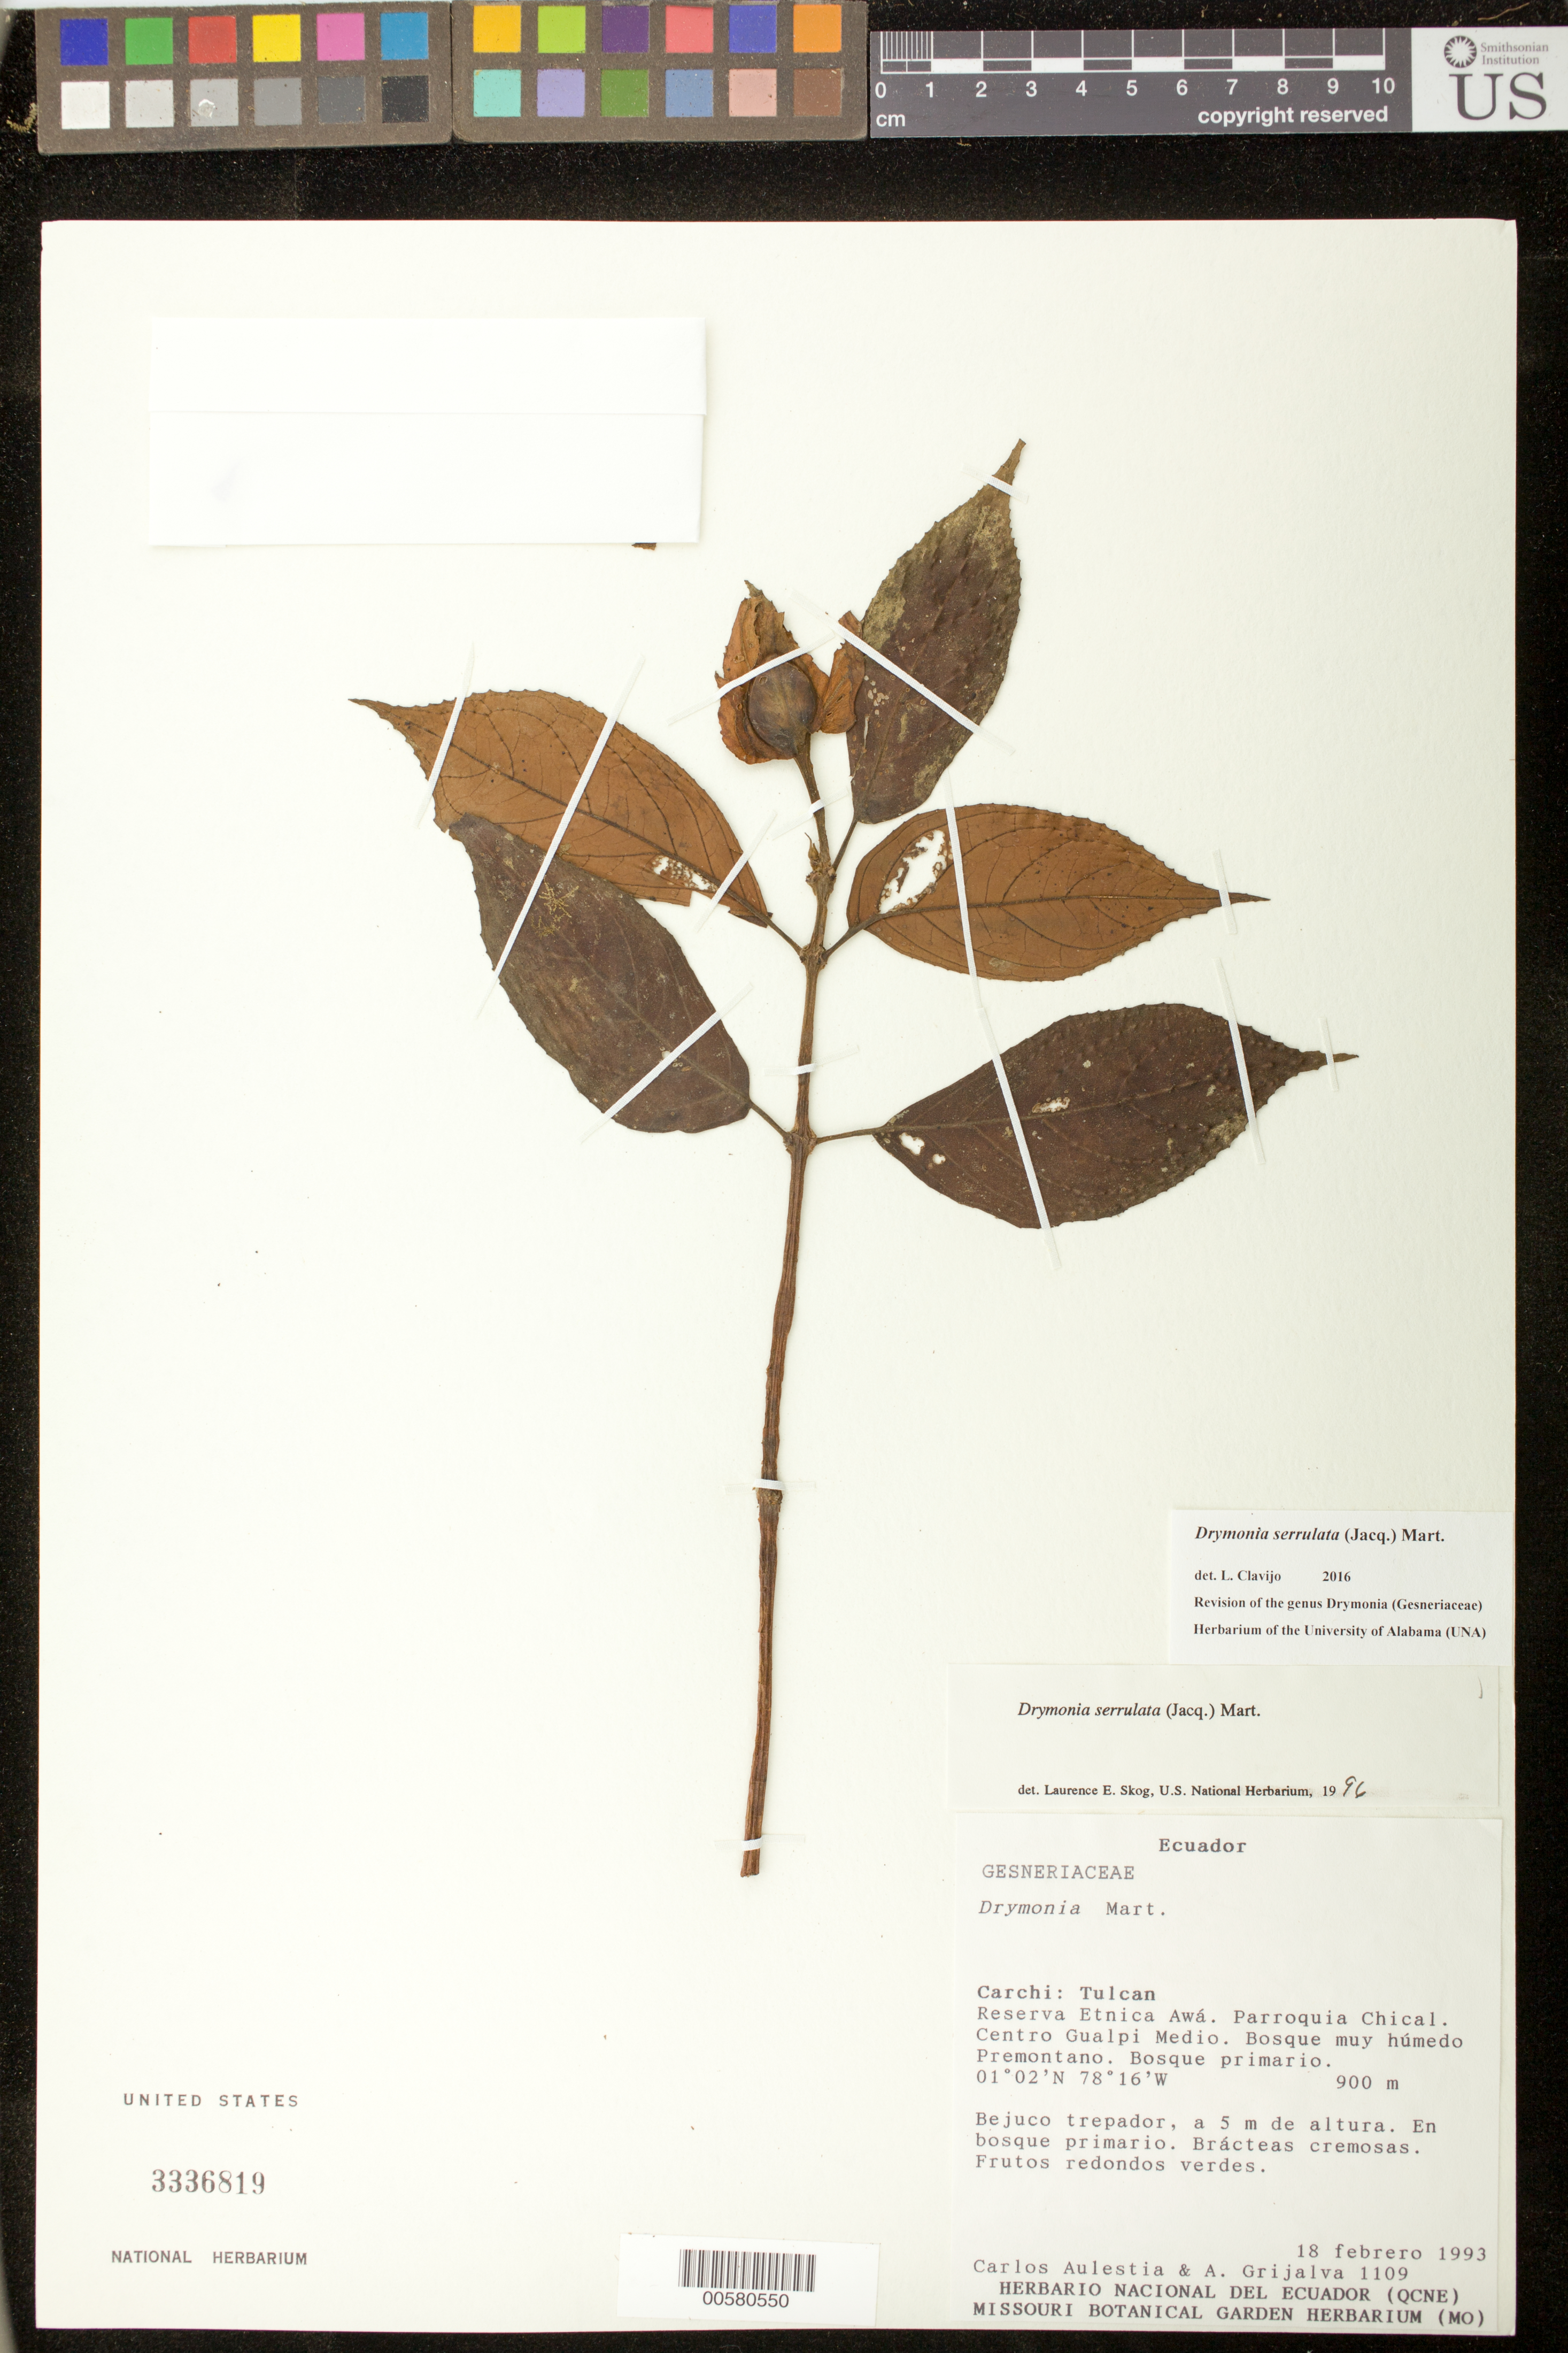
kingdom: Plantae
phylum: Tracheophyta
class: Magnoliopsida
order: Lamiales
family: Gesneriaceae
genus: Drymonia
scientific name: Drymonia serrulata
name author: (Jacq.) Mart.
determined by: Skog, Laurence E.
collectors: C. Aulestia & A. Grijalva P.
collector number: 1109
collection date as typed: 18 Feb 1993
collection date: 1993-02-18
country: Ecuador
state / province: Carchi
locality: Tulcan: Reserva Etnica Awá, Parroquia Chical, Centro Gualpi Medio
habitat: Bosque muy húmedo premontano; bosque primario; en bosque primario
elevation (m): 900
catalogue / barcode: US 3336819